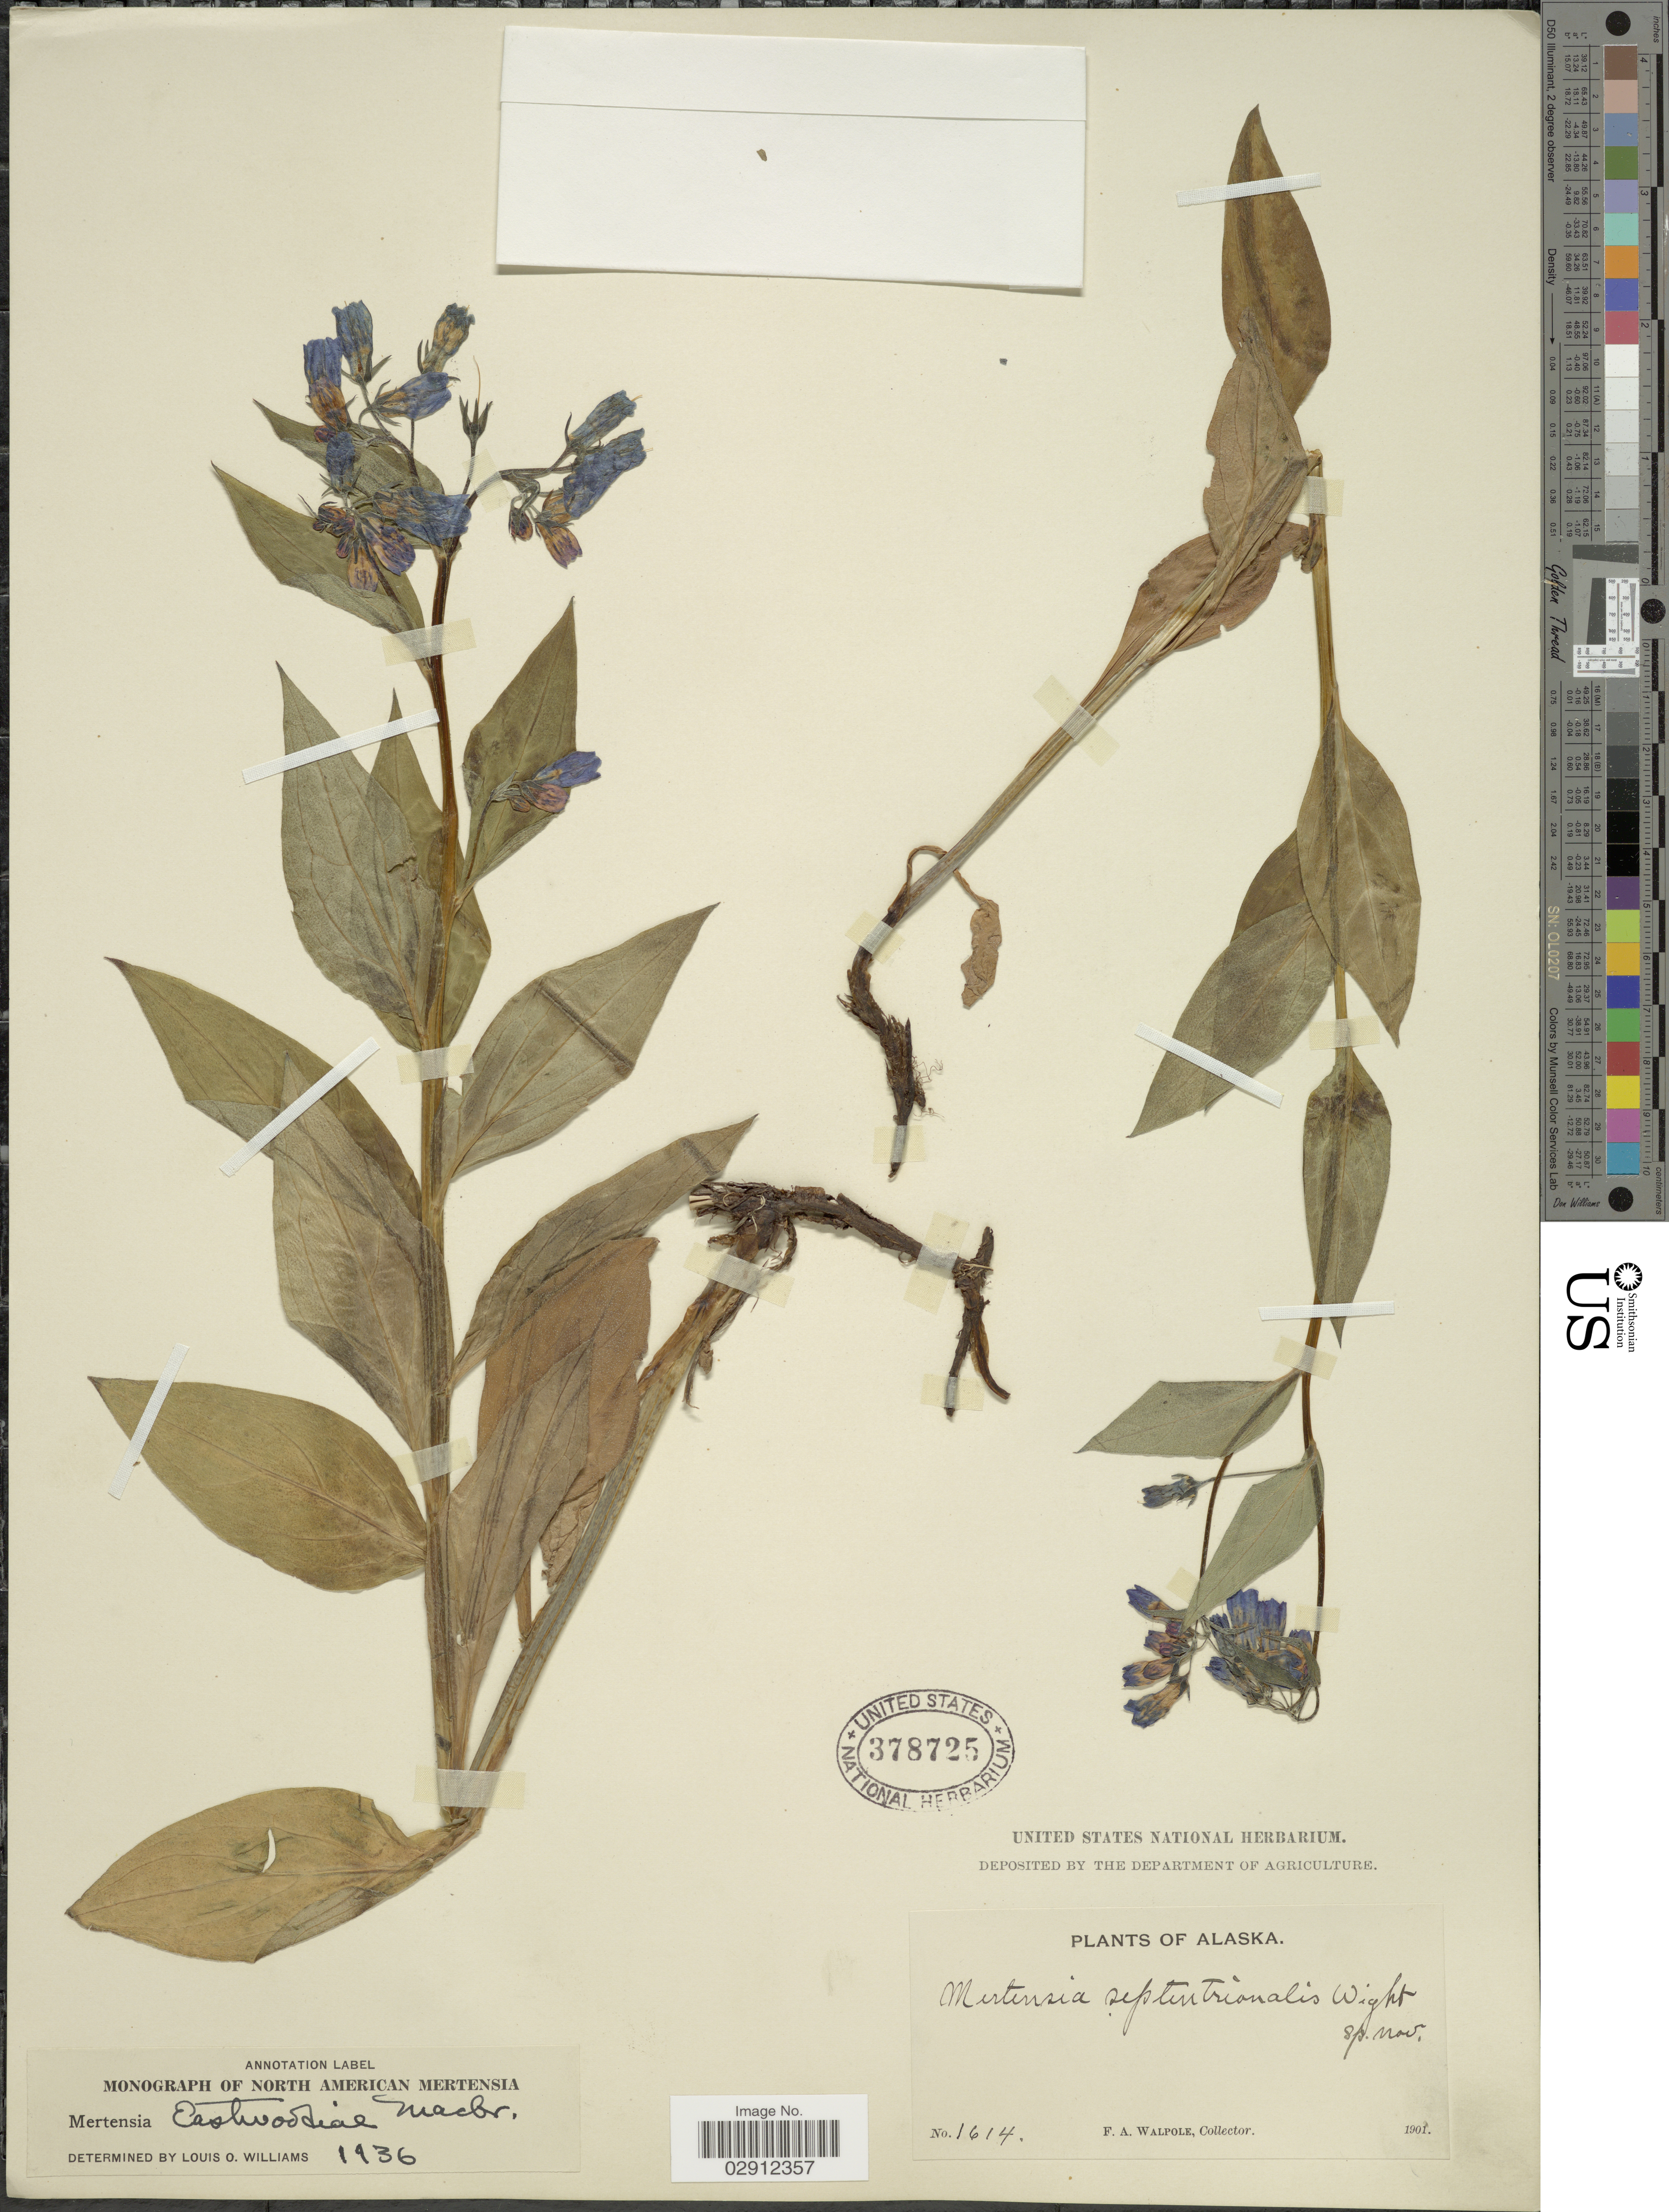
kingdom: Plantae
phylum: Tracheophyta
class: Magnoliopsida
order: Boraginales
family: Boraginaceae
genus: Mertensia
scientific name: Mertensia eastwoodiae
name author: J.F. Macbr.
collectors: F. Walpole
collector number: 1614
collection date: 1901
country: United States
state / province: Alaska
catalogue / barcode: US 378725